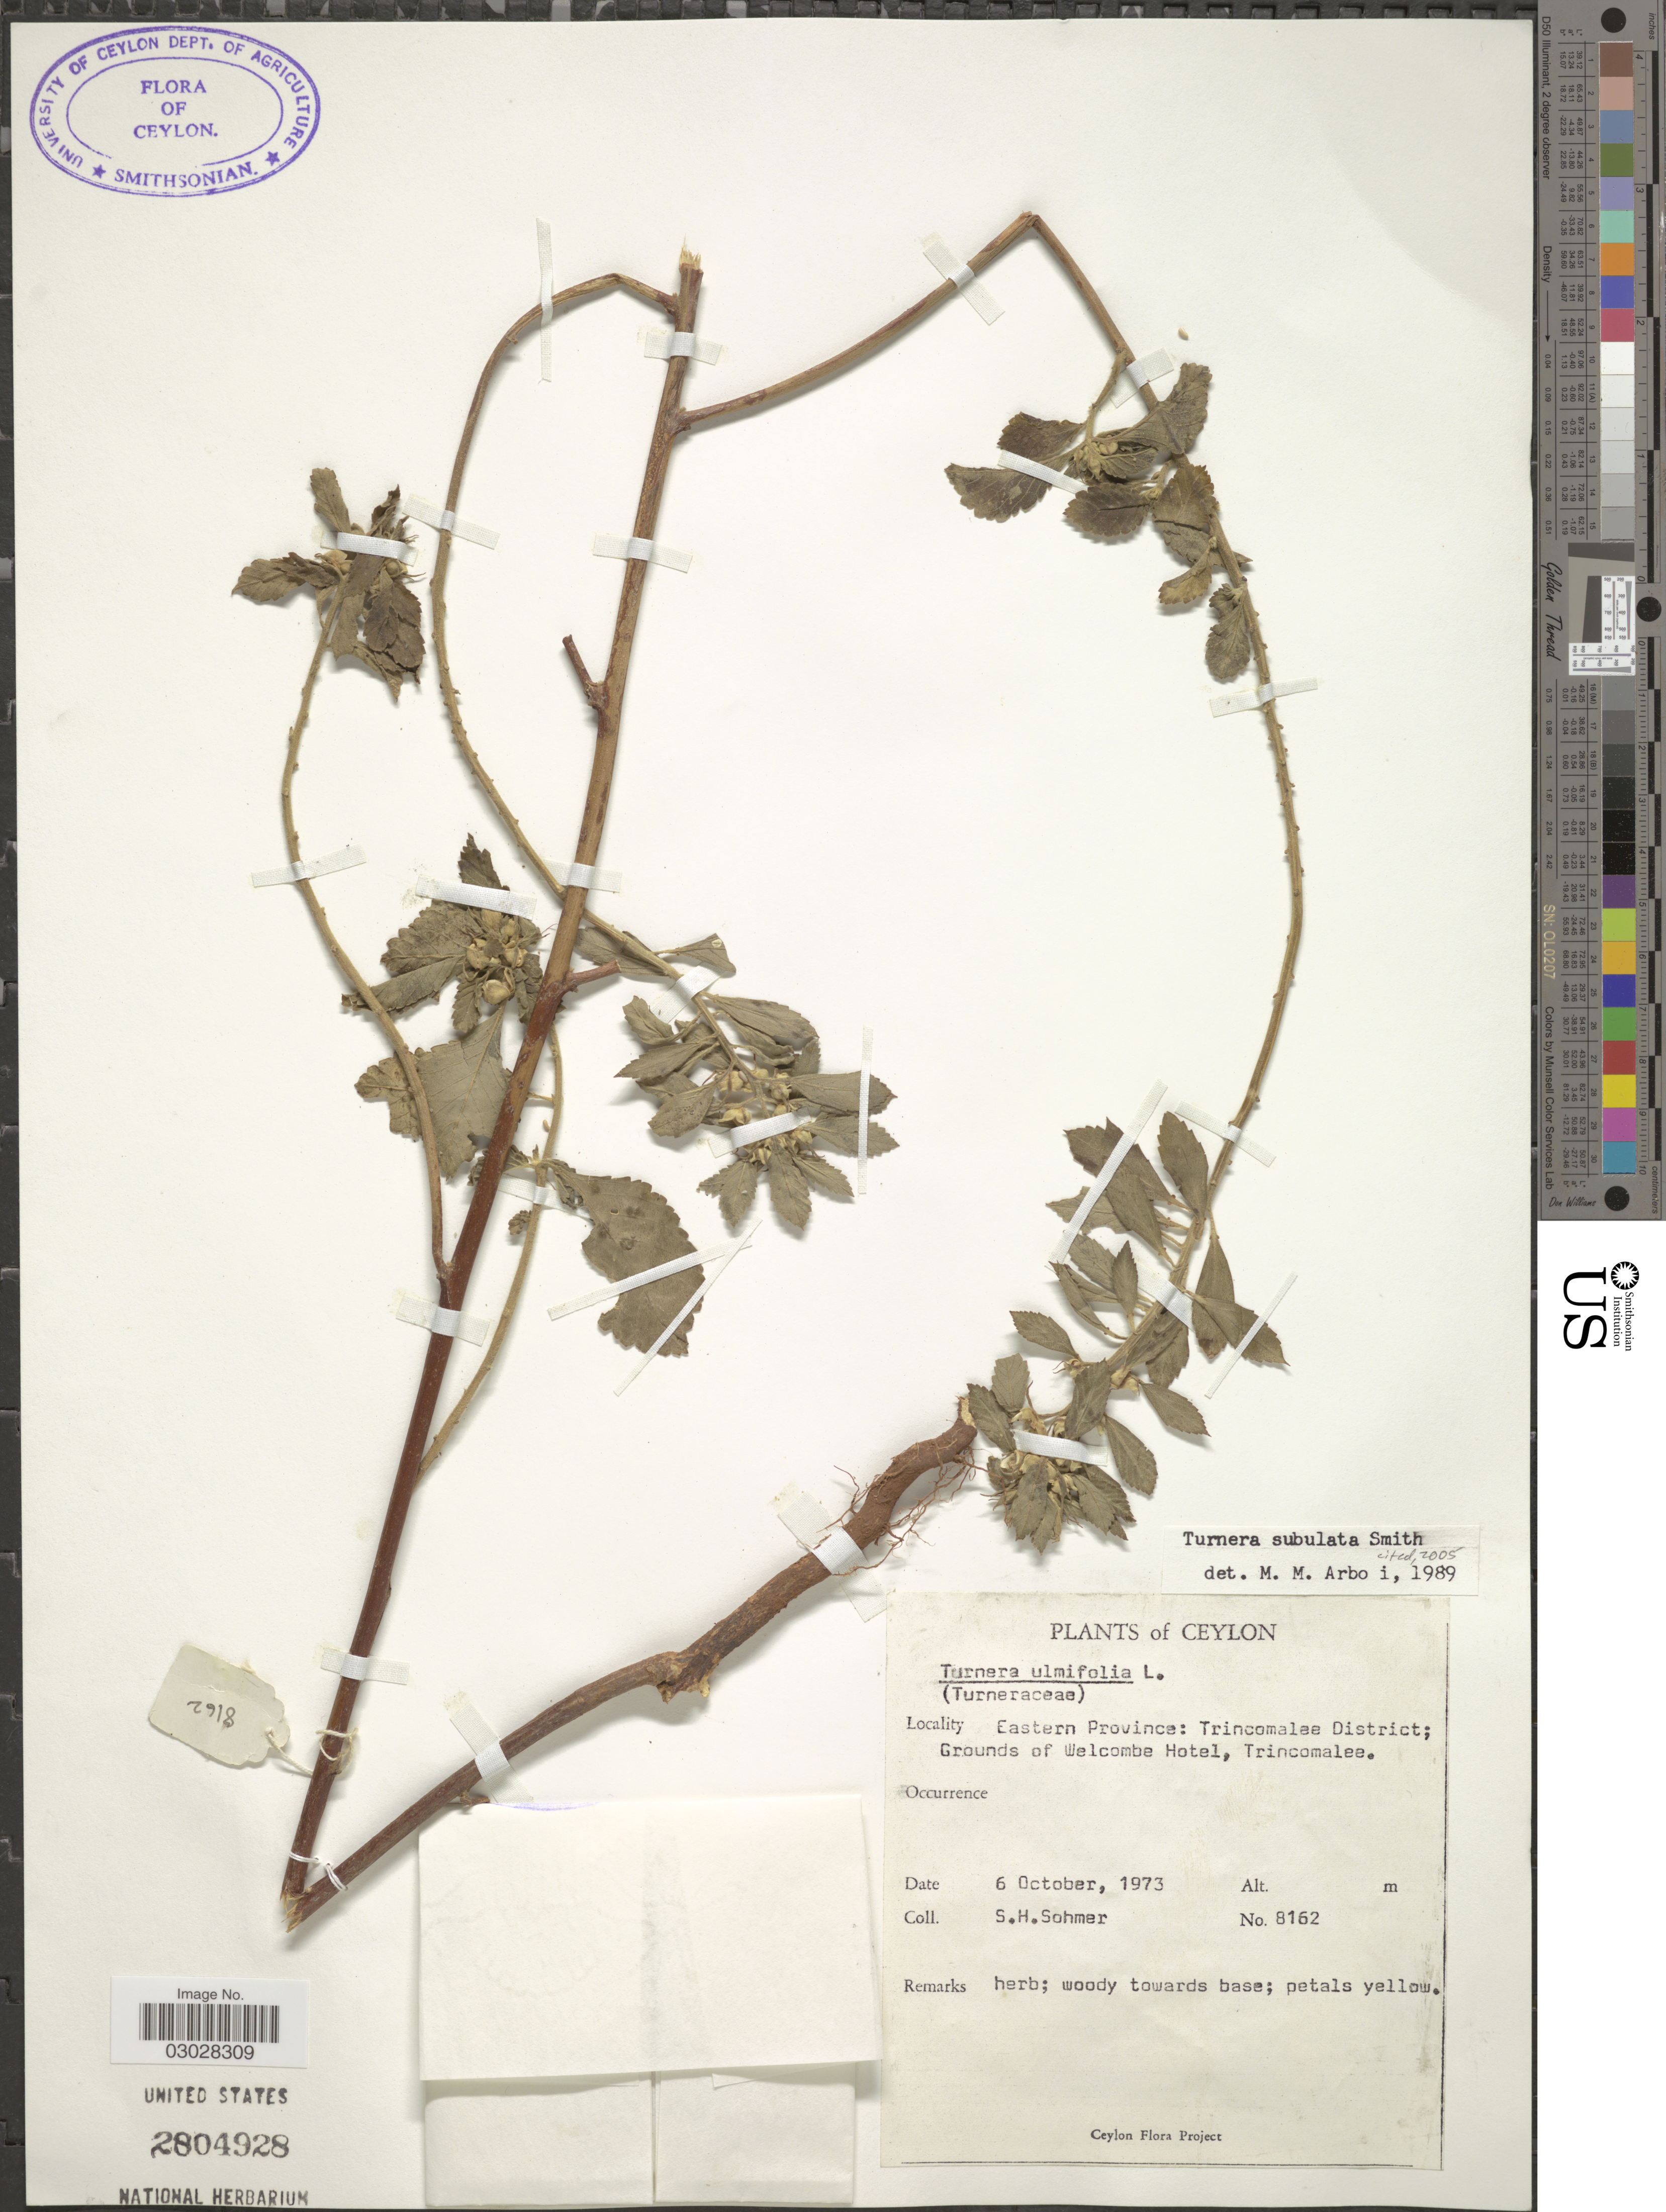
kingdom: Plantae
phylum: Tracheophyta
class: Magnoliopsida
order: Malpighiales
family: Turneraceae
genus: Turnera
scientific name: Turnera subulata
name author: Sm.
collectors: S. H. Sohmer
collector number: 8162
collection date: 1973-10-06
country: Sri Lanka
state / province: Eastern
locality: Ceylon. Eastern Province: Trincomalee District; Grounds of Welcome Hotel, Trincomalee.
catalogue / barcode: US 2804928